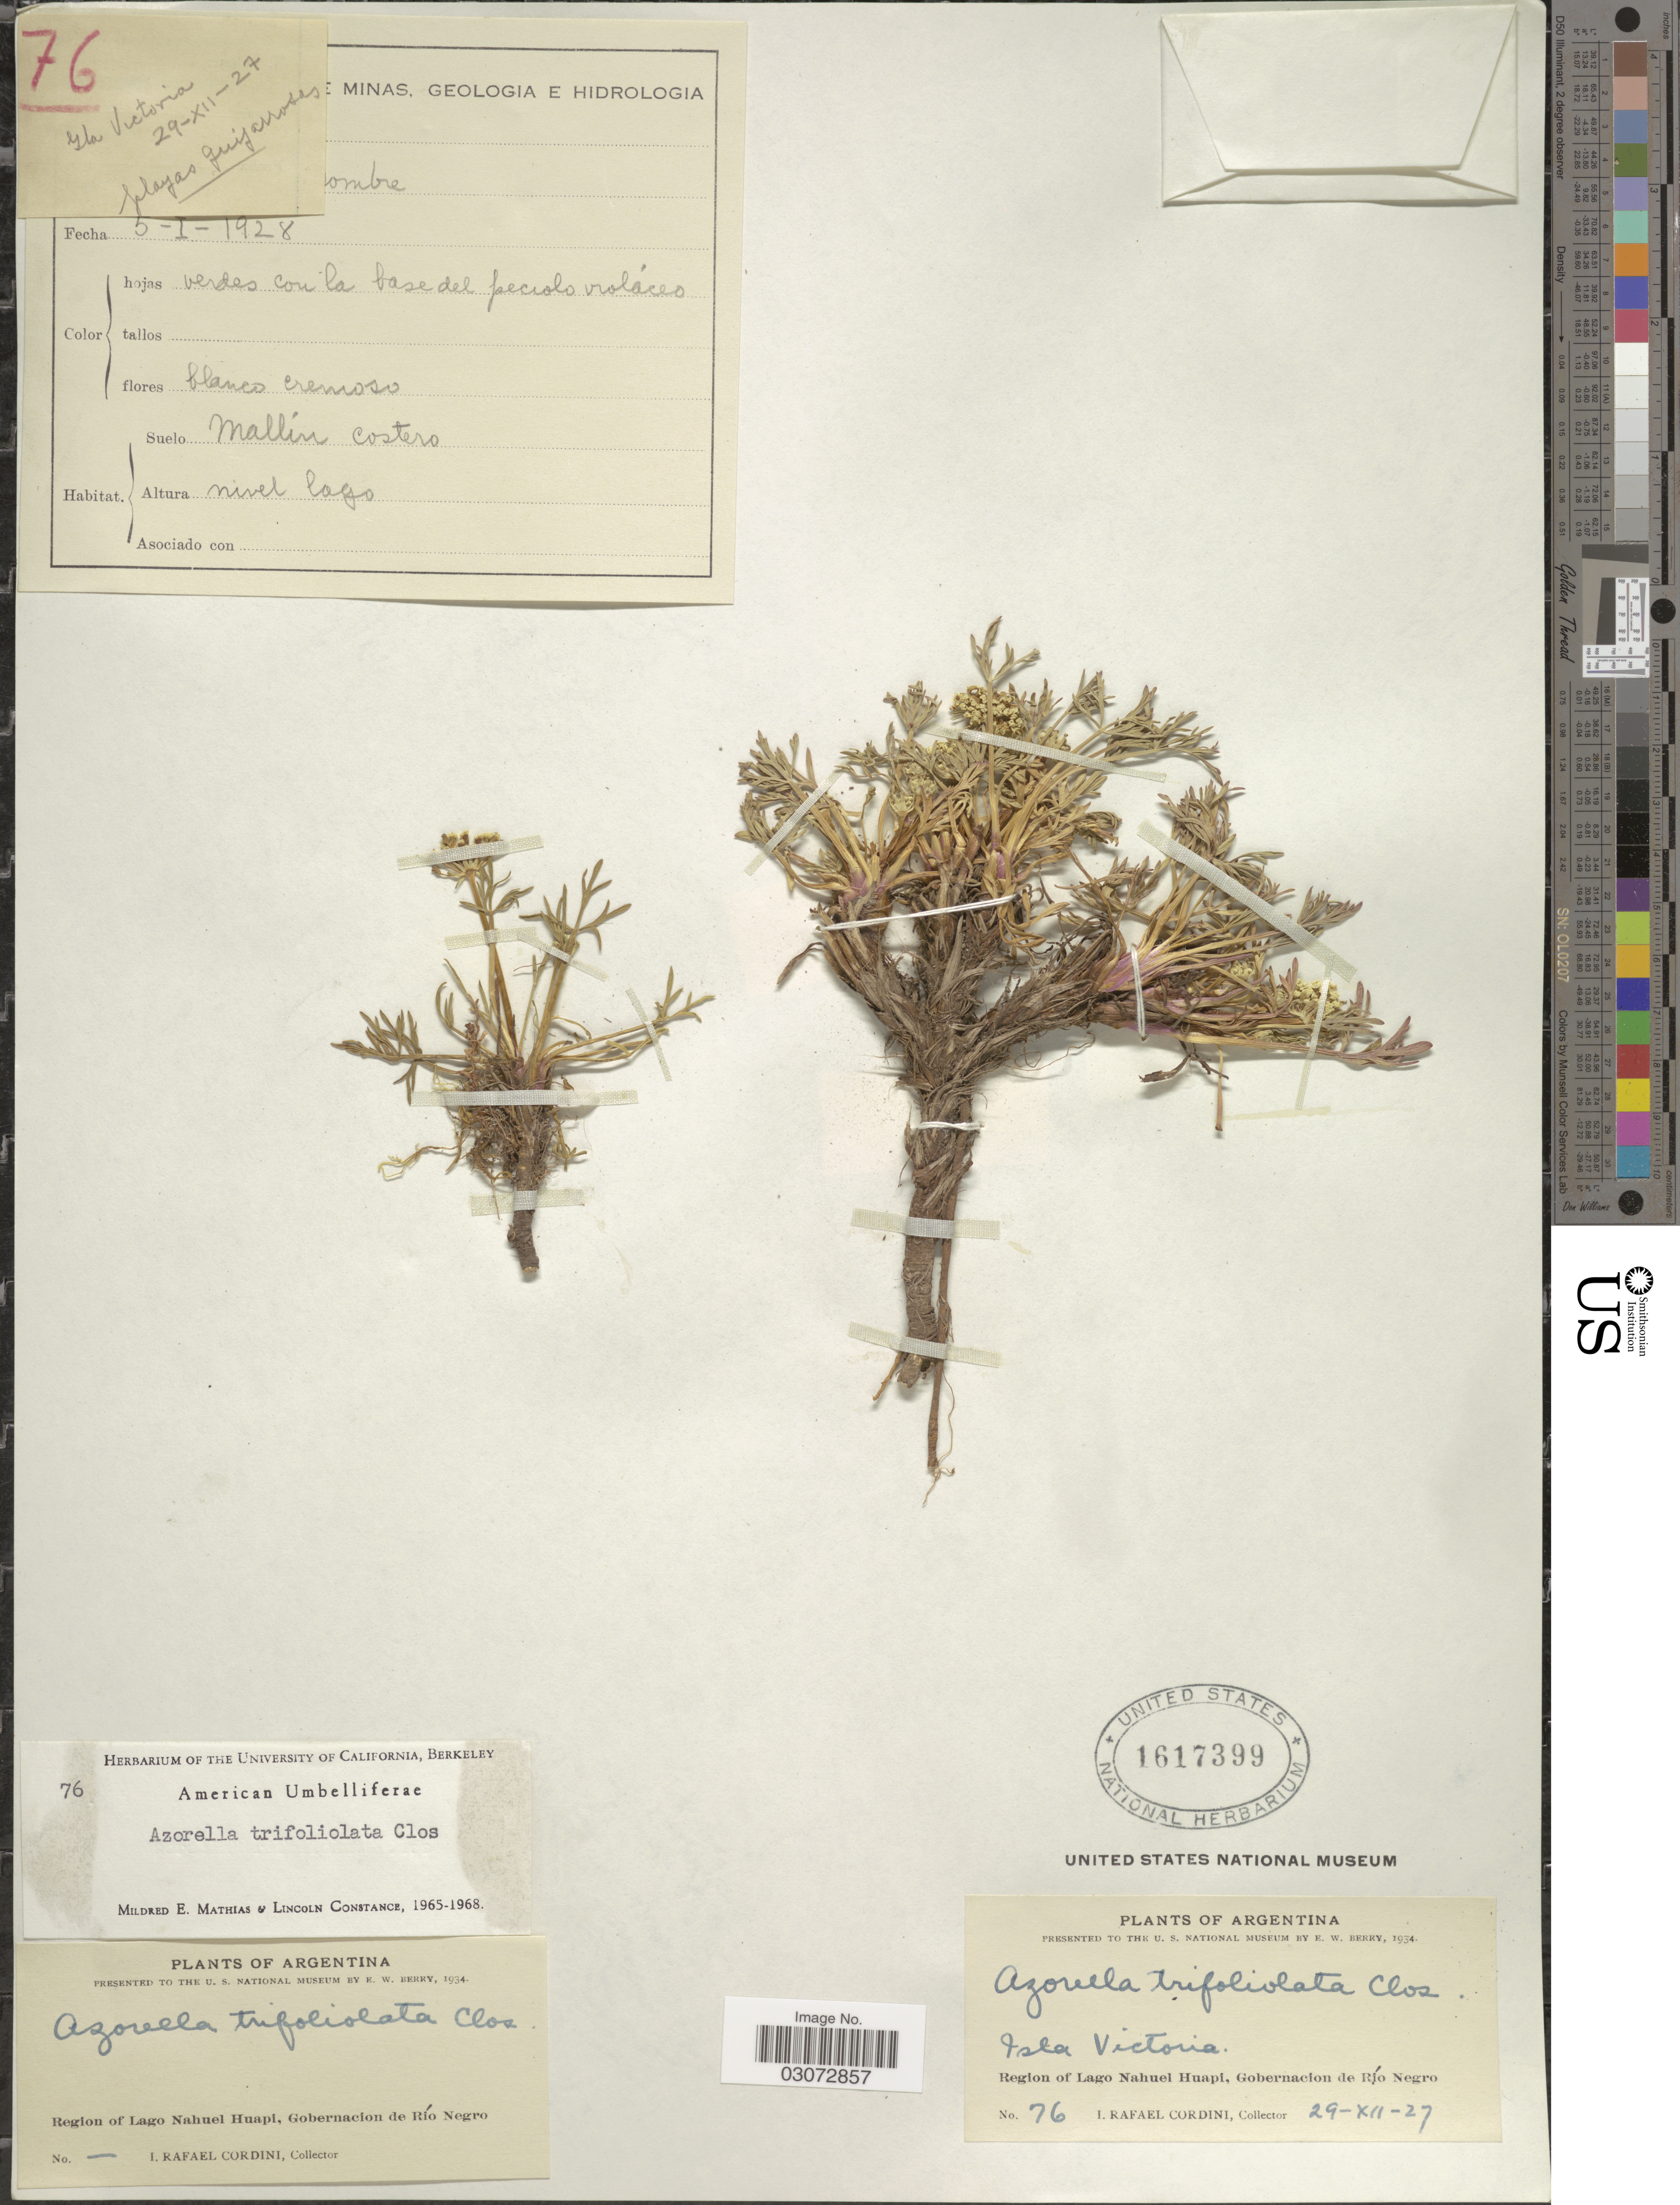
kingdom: Plantae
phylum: Tracheophyta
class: Magnoliopsida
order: Apiales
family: Apiaceae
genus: Azorella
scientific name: Azorella trifoliata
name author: Walp.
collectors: I. Cordini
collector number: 76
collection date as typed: Transcribed d/m/y: 29/12/27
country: Argentina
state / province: Rio Negro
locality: Isla Victoria. Region of Lago Nahuel Huapi, Gobernacion de Río Negro. Playas Guijarrosas.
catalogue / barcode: US 1617399